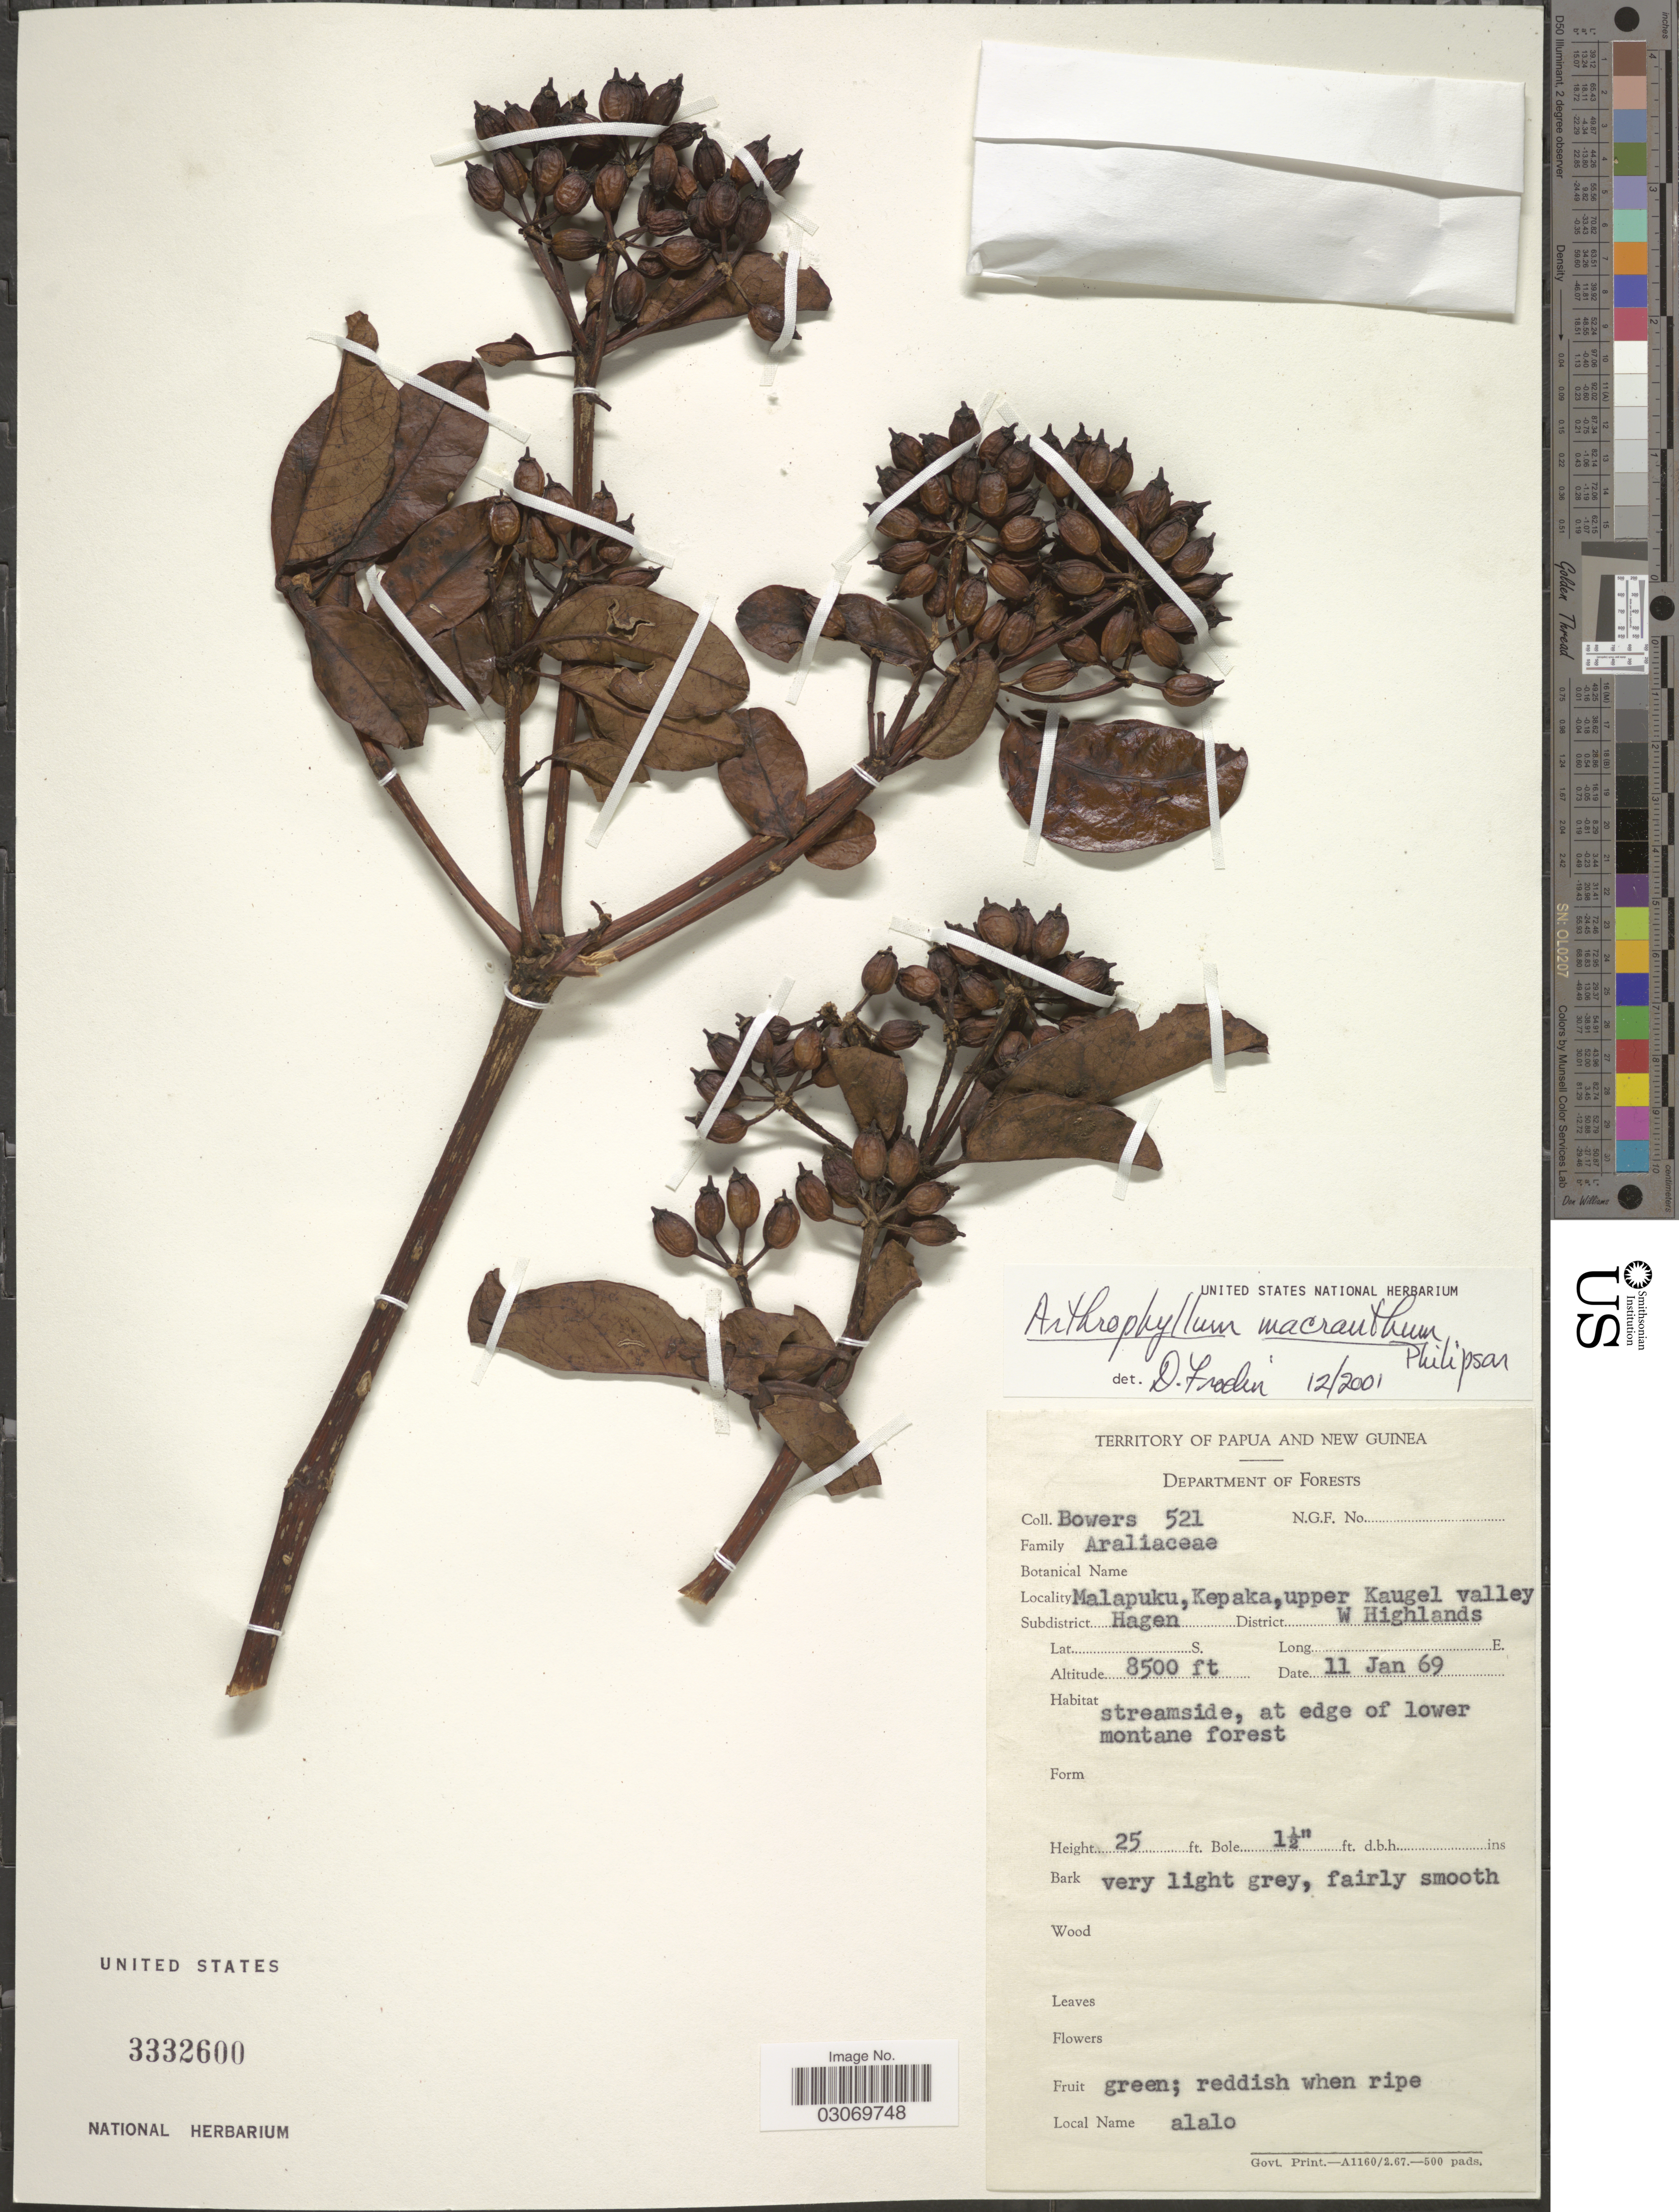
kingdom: Plantae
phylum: Tracheophyta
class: Magnoliopsida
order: Apiales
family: Araliaceae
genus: Arthrophyllum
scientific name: Arthrophyllum macranthum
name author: Philipson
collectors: -. Bowers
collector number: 521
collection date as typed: Transcribed d/m/y: 11/1/69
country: Papua New Guinea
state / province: Western Highlands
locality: Territory of Papua and New Guinea, Malapuku, Kepaka, upper Kaugel valley, Subdistrict Hagen, District W Highlands.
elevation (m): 2591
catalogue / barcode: US 3332600